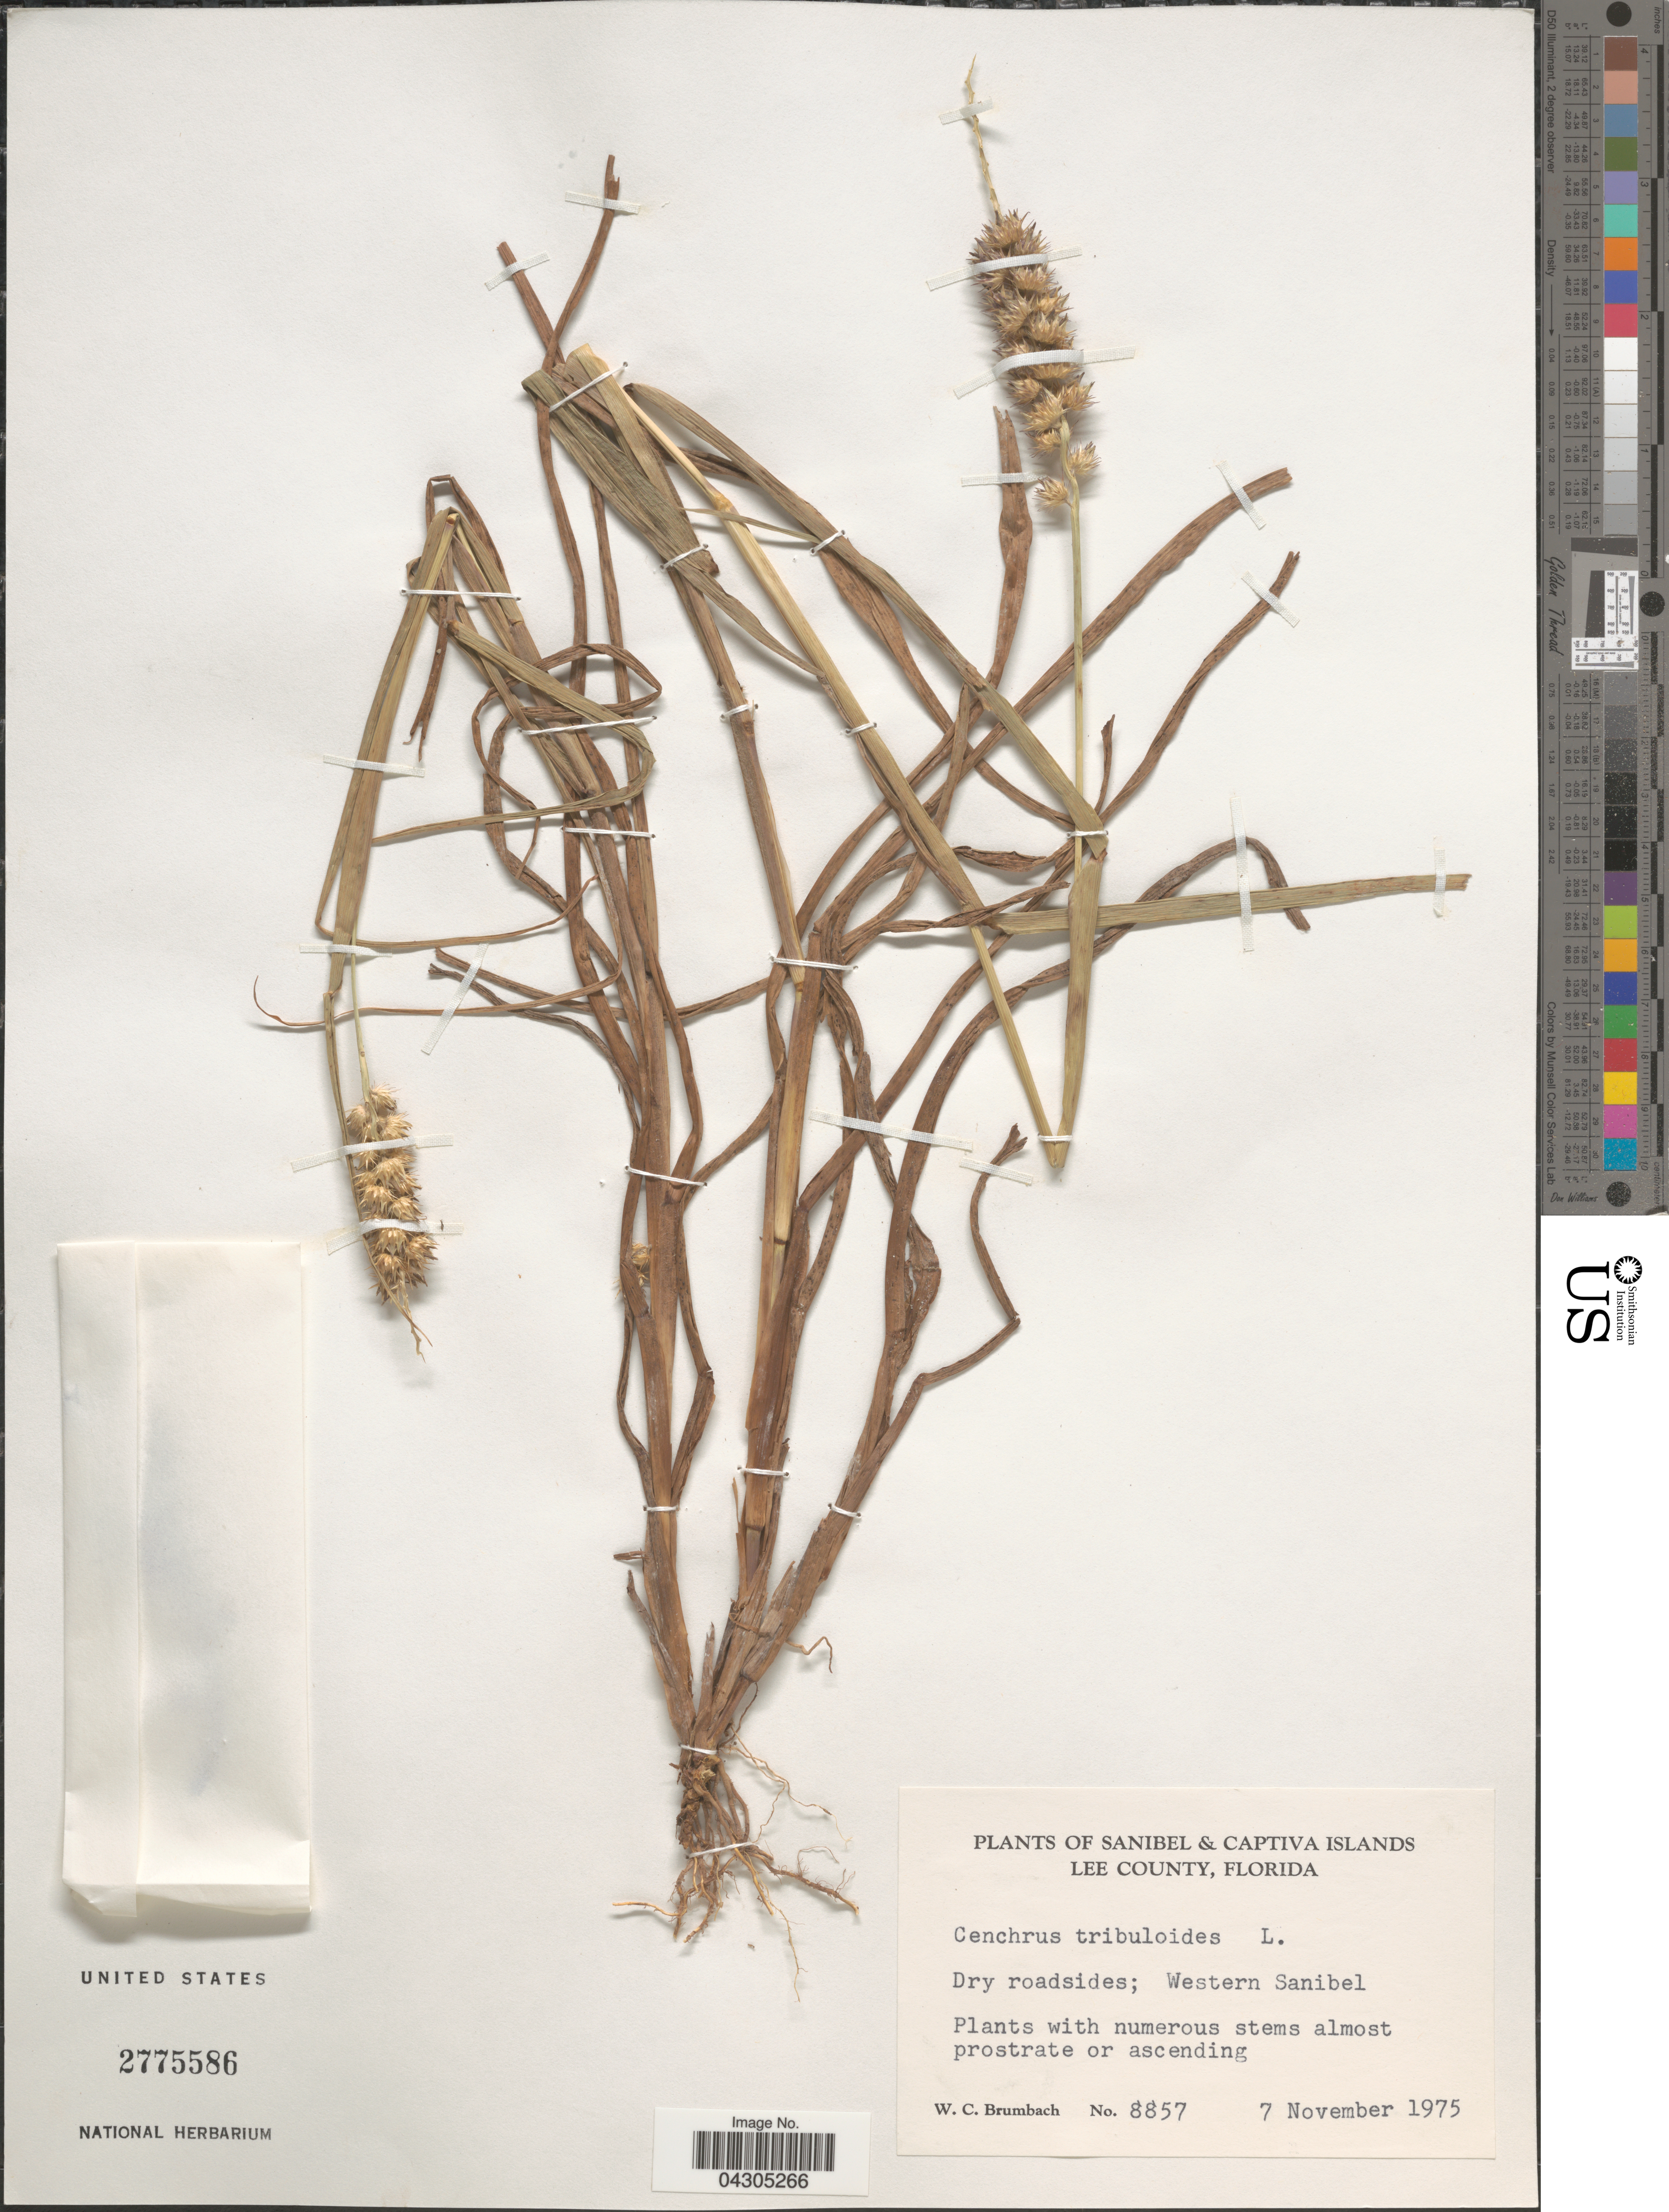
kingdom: Plantae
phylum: Tracheophyta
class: Liliopsida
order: Poales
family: Poaceae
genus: Cenchrus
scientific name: Cenchrus tribuloides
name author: L.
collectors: W. C. Brumbach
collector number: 8857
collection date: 1975-11-07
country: United States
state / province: Florida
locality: Sanibel & Captiva Islands. Lee County. Western Sanibel.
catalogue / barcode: US 2775586